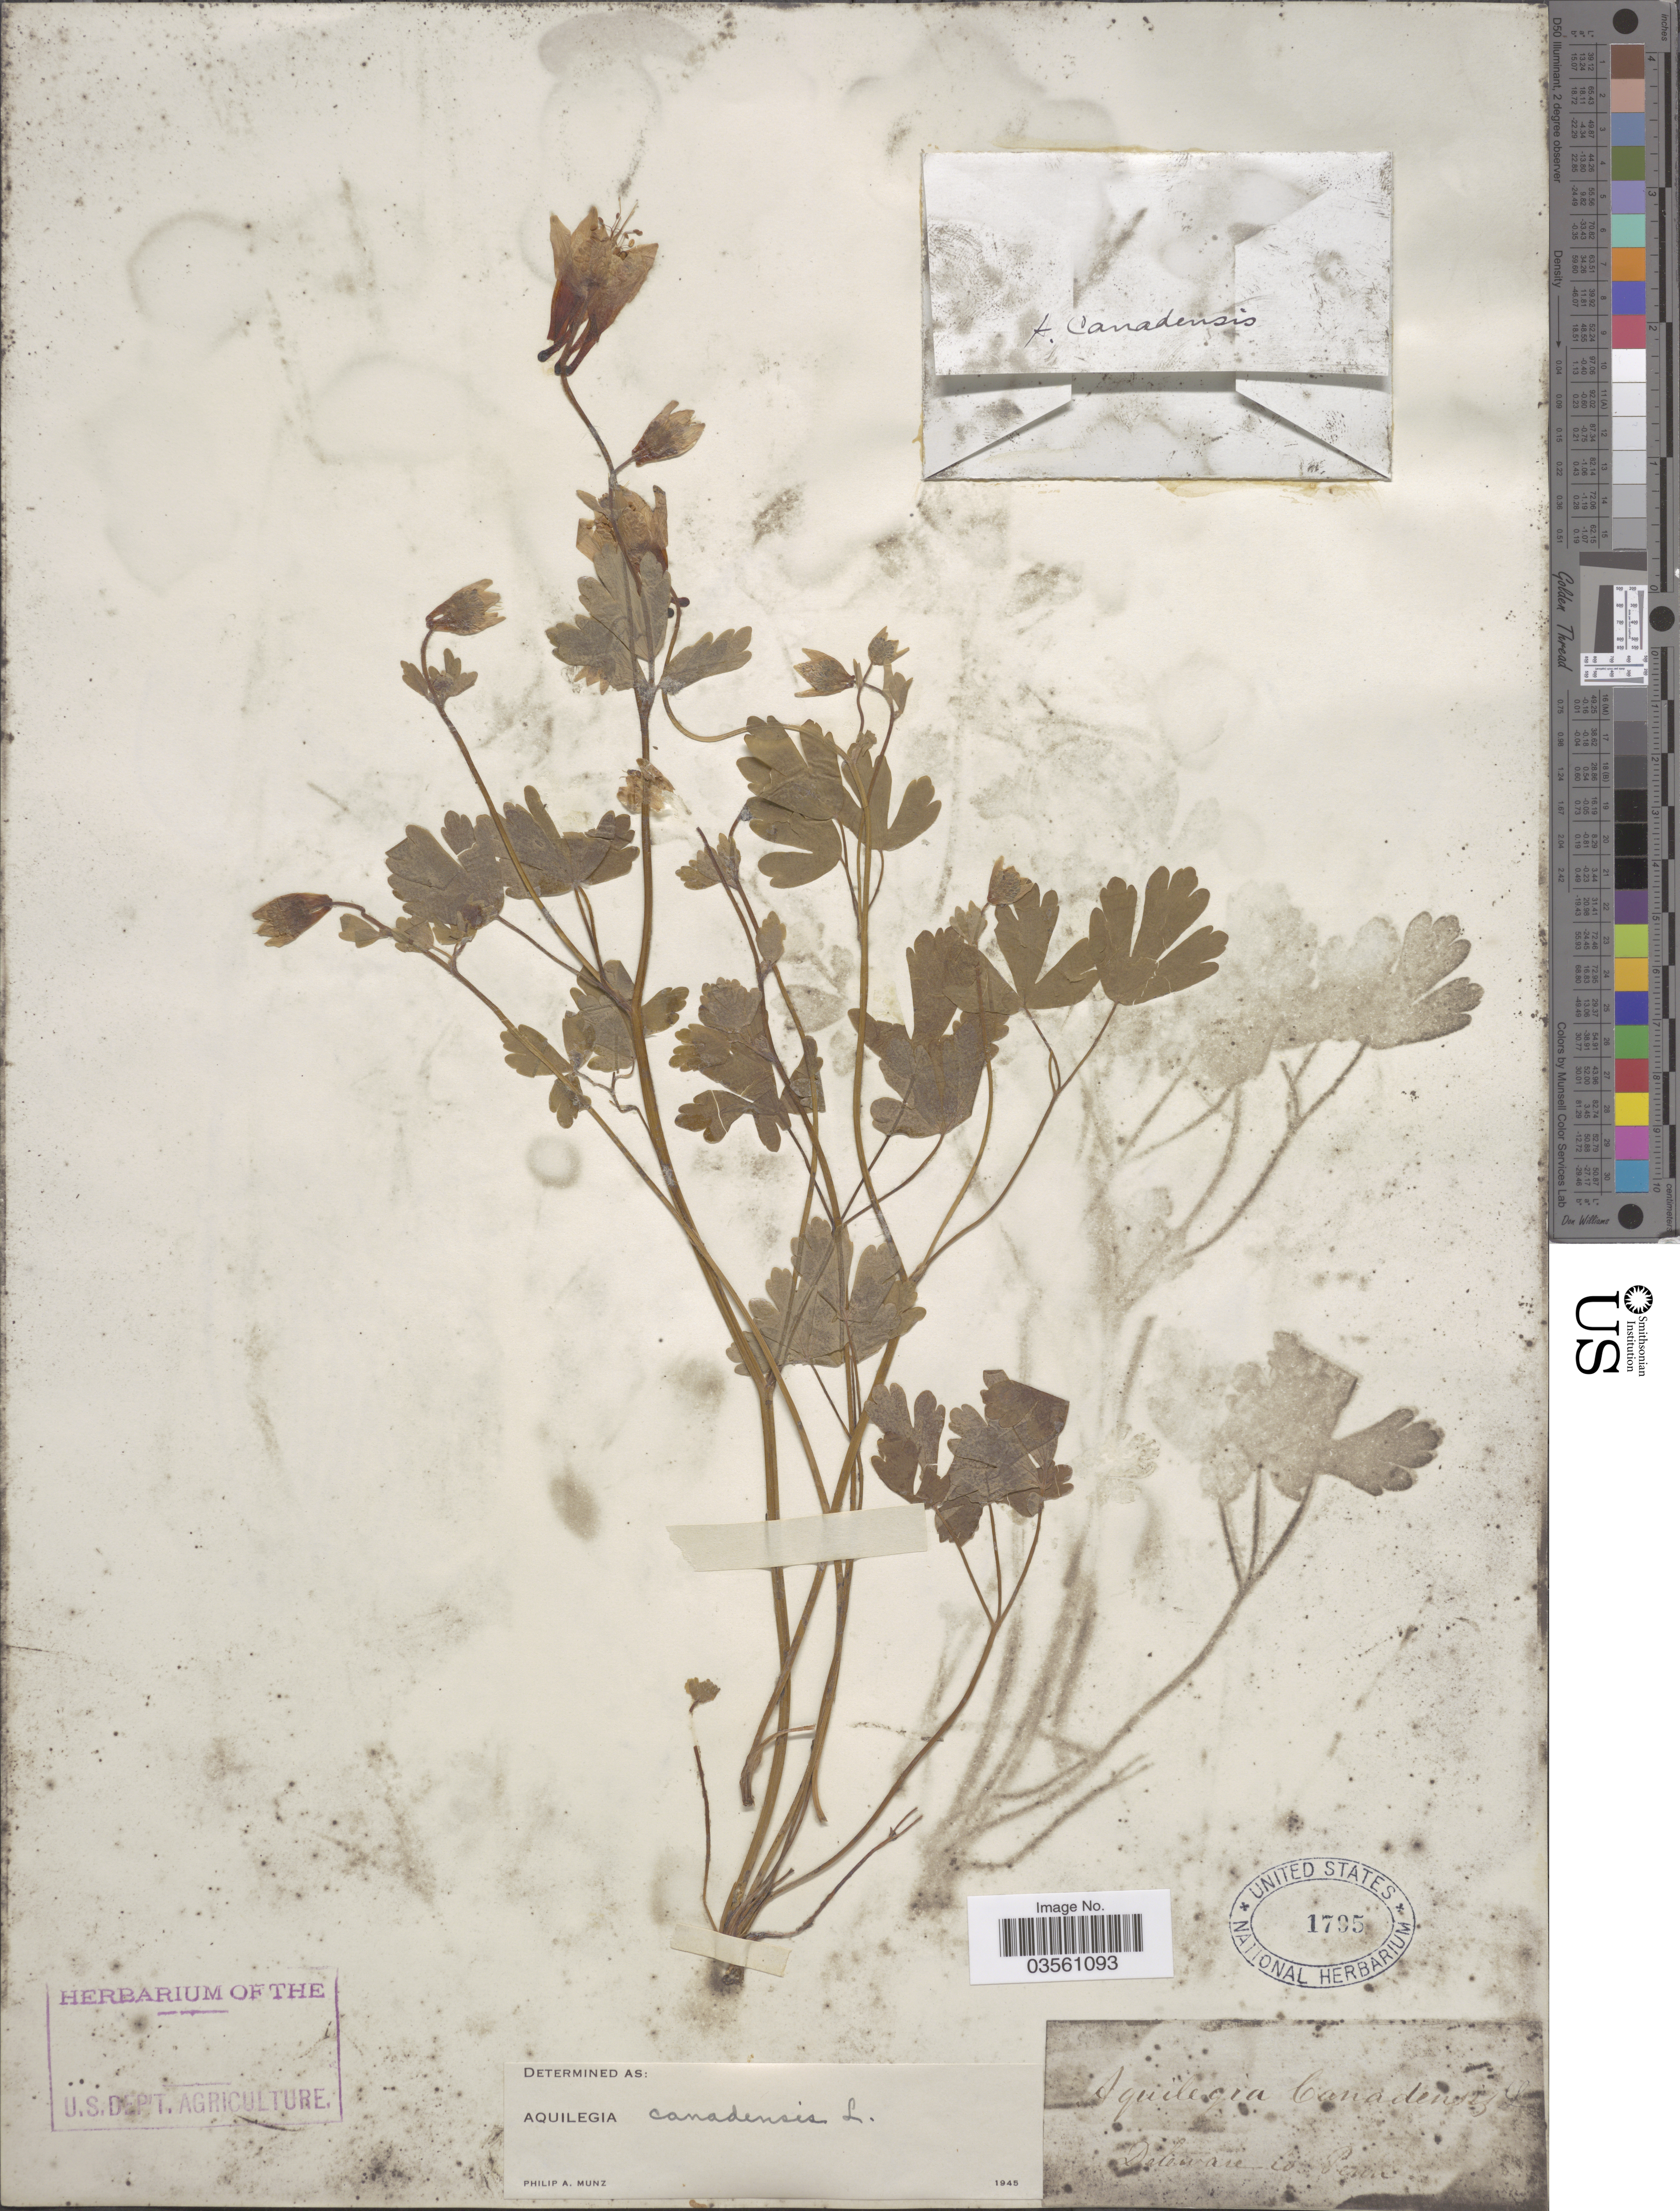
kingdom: Plantae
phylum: Tracheophyta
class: Magnoliopsida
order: Ranunculales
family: Ranunculaceae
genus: Aquilegia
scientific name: Aquilegia canadensis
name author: L.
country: United States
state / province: Pennsylvania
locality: Delaware Co.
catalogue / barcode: US 1795